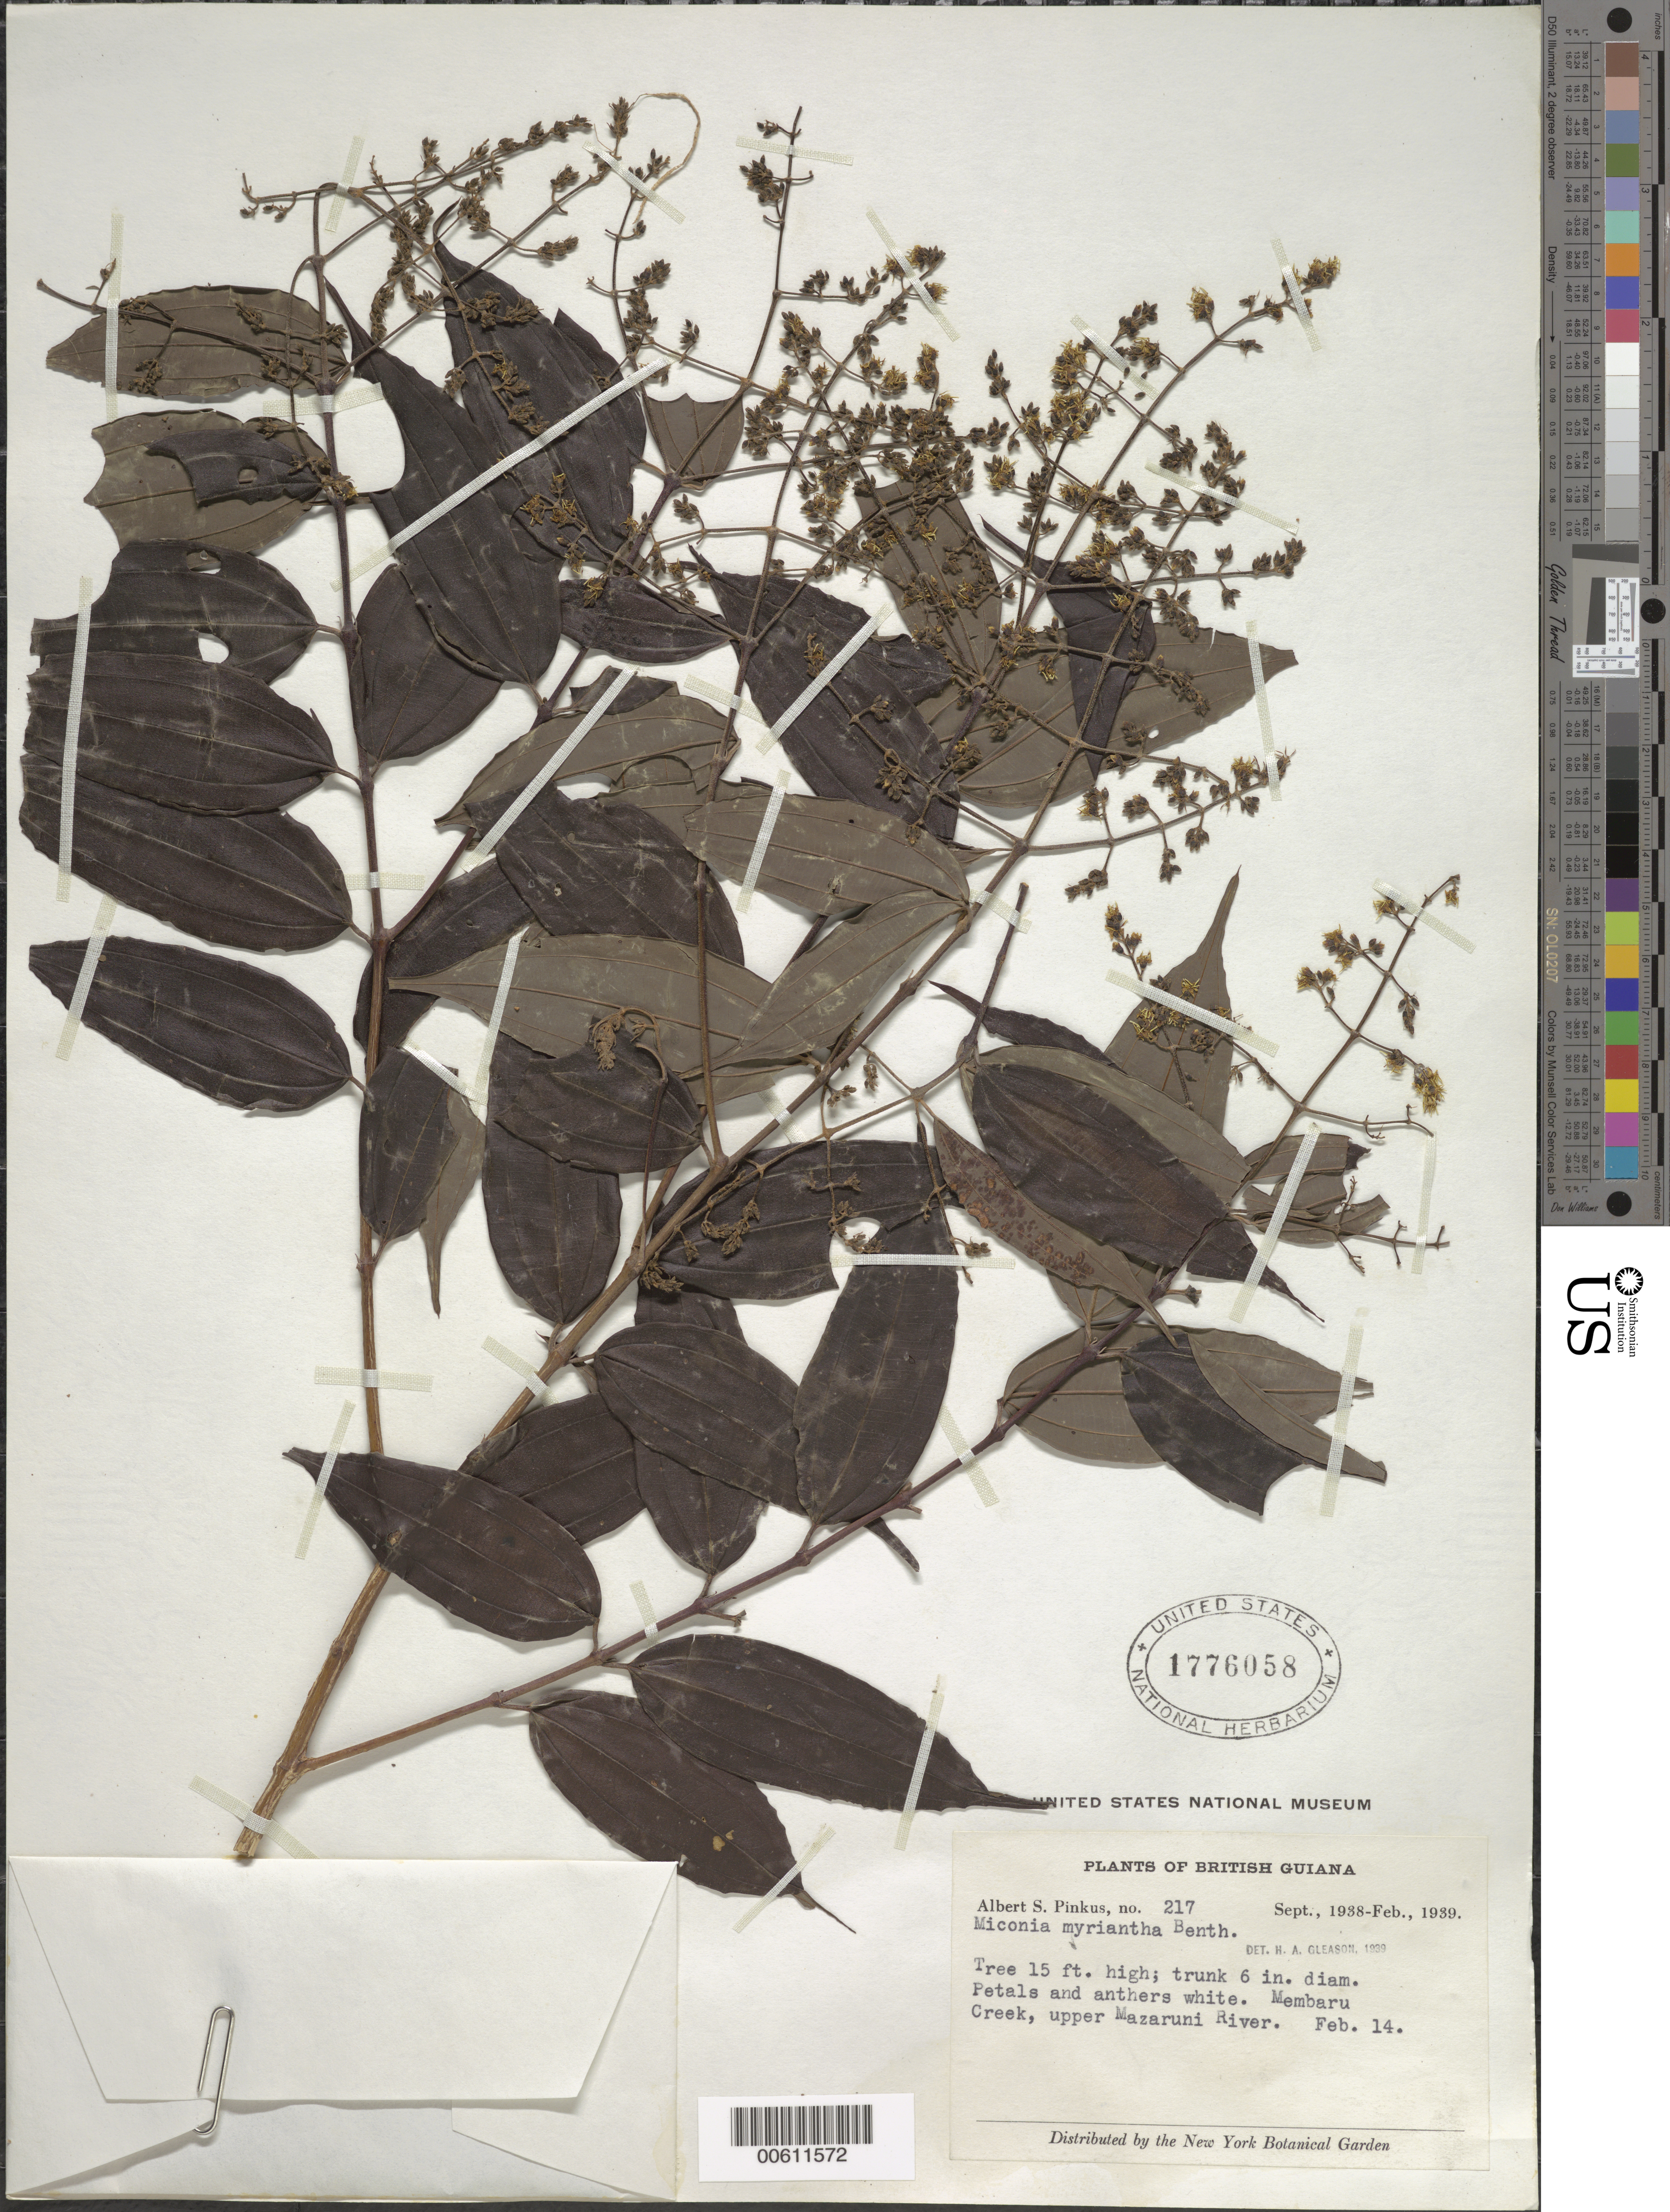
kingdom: Plantae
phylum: Tracheophyta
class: Magnoliopsida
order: Myrtales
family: Melastomataceae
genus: Miconia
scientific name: Miconia myriantha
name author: Benth.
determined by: Gleason, H. A.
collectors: A. Pinkus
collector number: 217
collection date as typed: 14-Feb-39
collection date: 1939-02-14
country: Guyana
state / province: Cuyuni-Mazaruni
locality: Membaru Creek, upper Mazaruni R.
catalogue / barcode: US 1776058